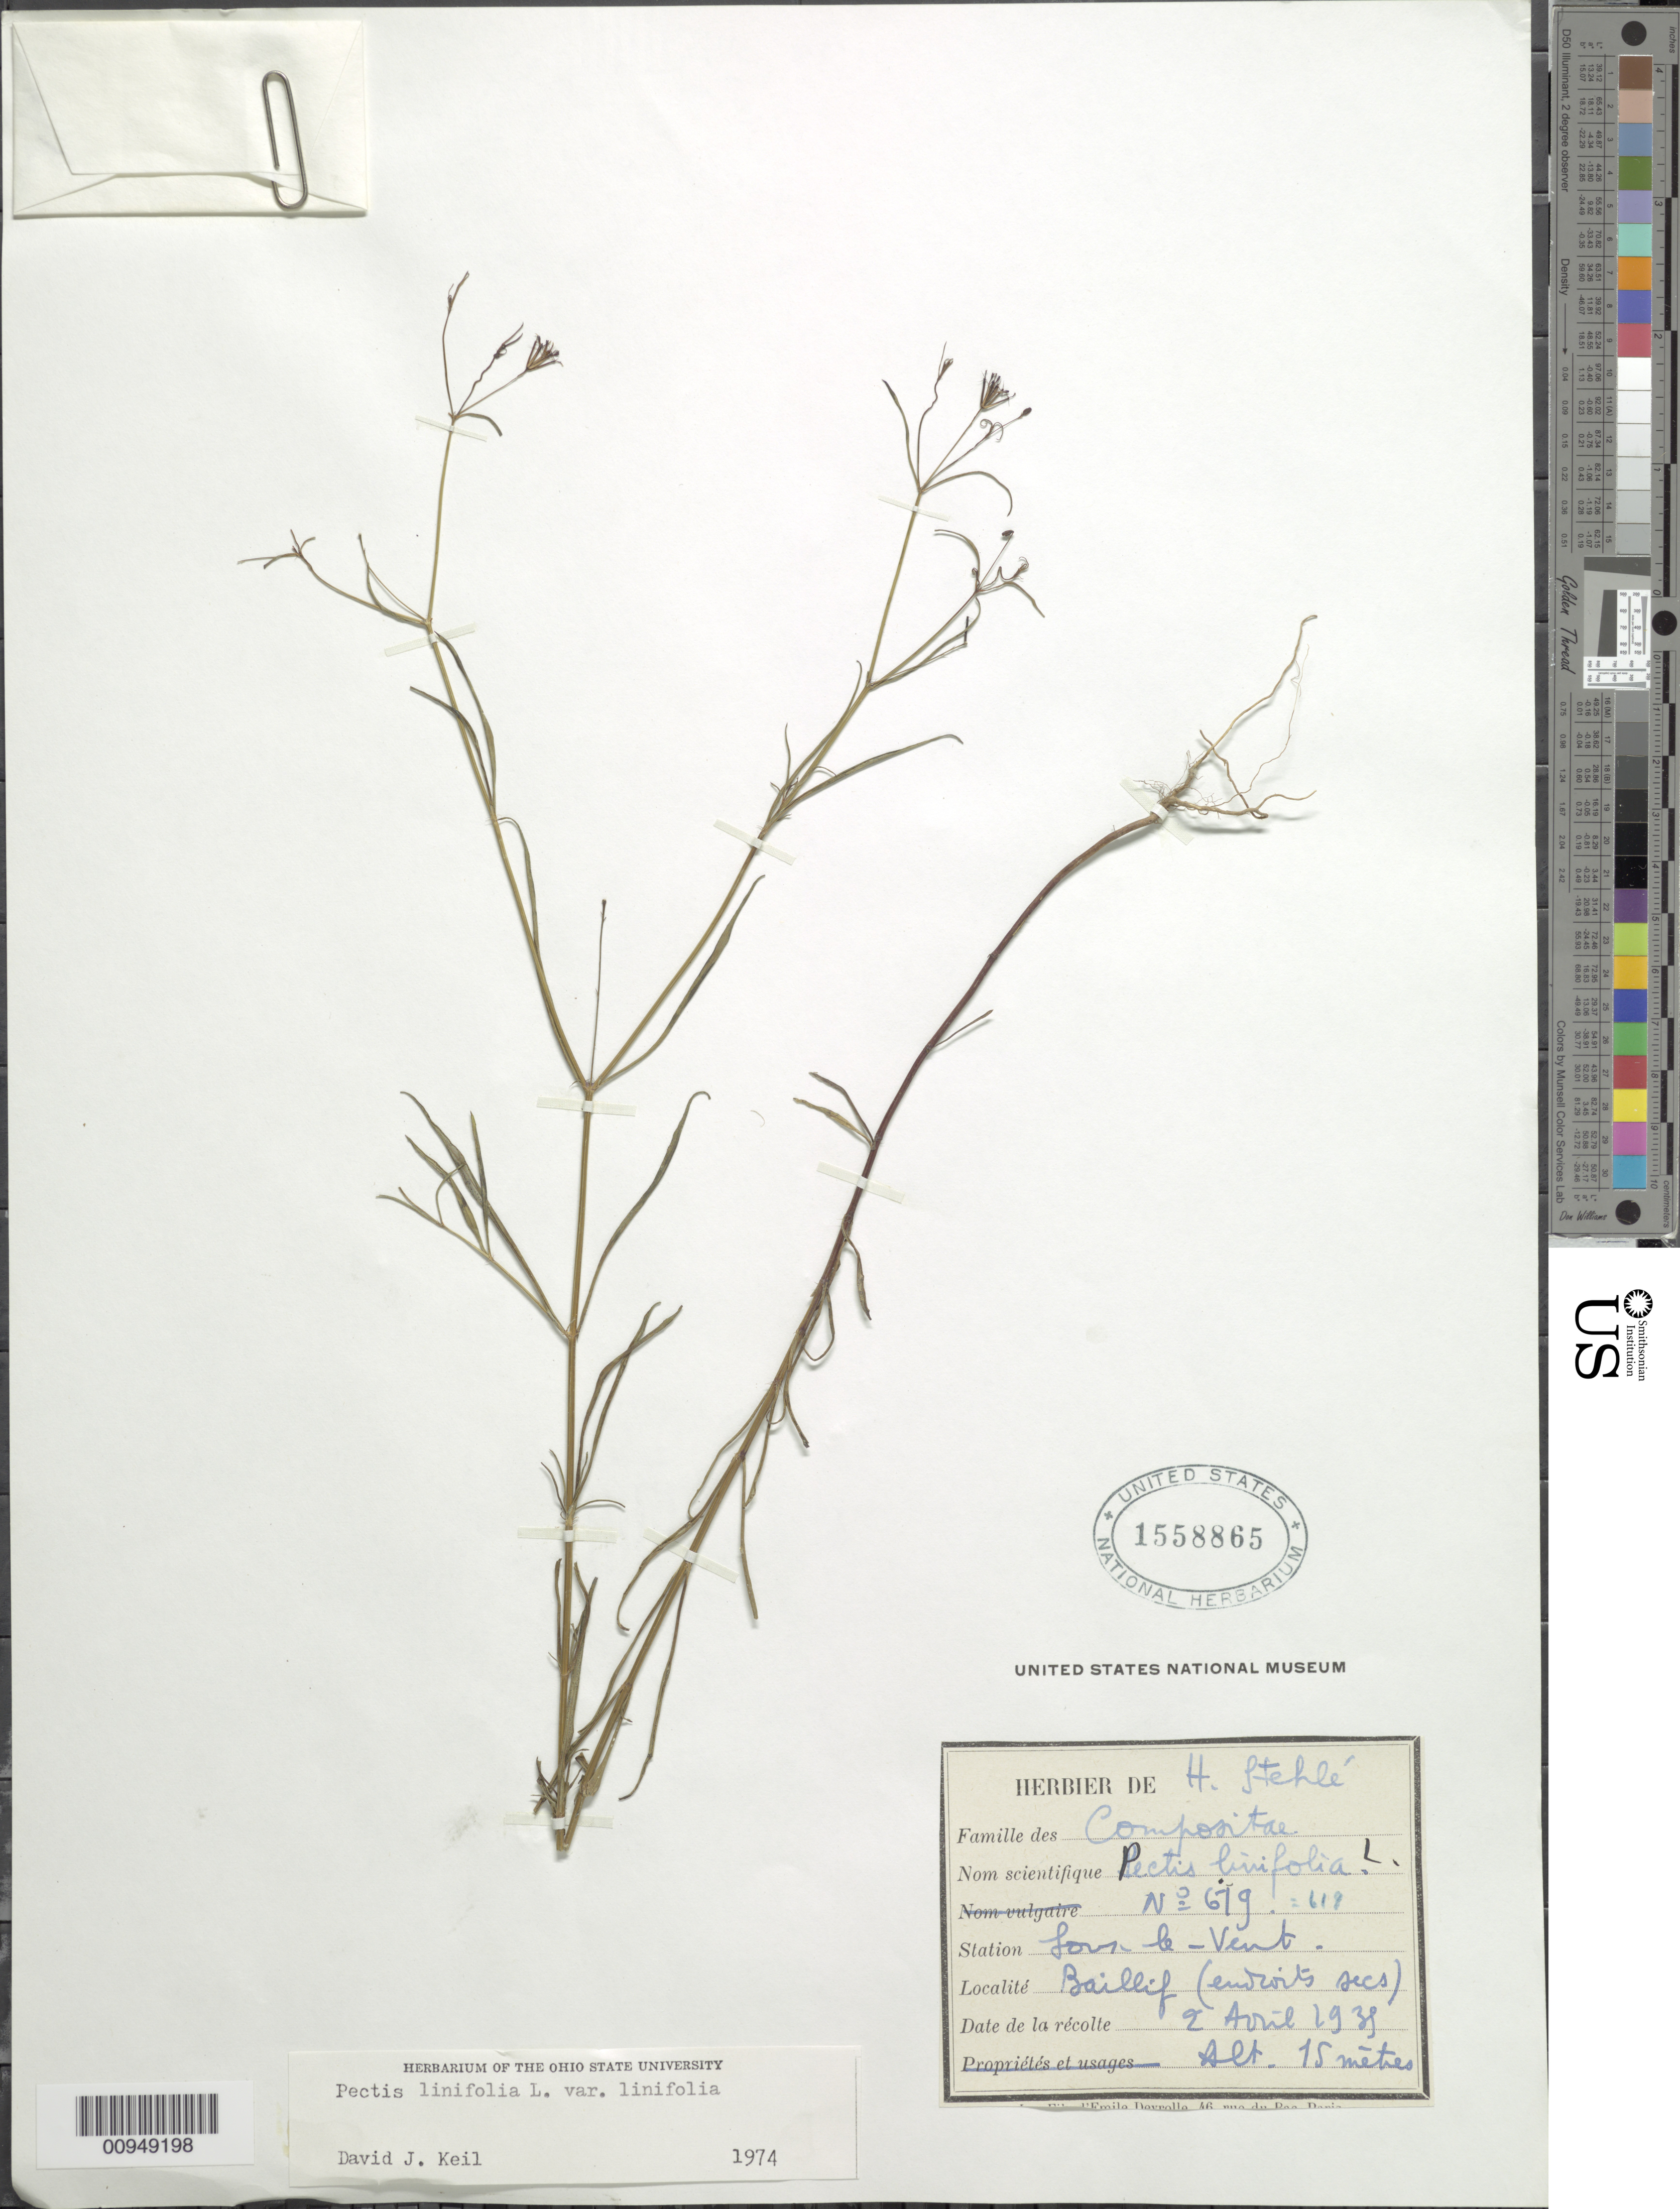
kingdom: Plantae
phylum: Tracheophyta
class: Magnoliopsida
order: Asterales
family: Asteraceae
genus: Pectis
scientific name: Pectis linifolia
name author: L.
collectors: H. Stehlé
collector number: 619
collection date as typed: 02 Apr 1939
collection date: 1939-04-02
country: Guadeloupe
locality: Baillif (endroits secs)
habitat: Sous le vent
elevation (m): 15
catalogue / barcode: US 1558865